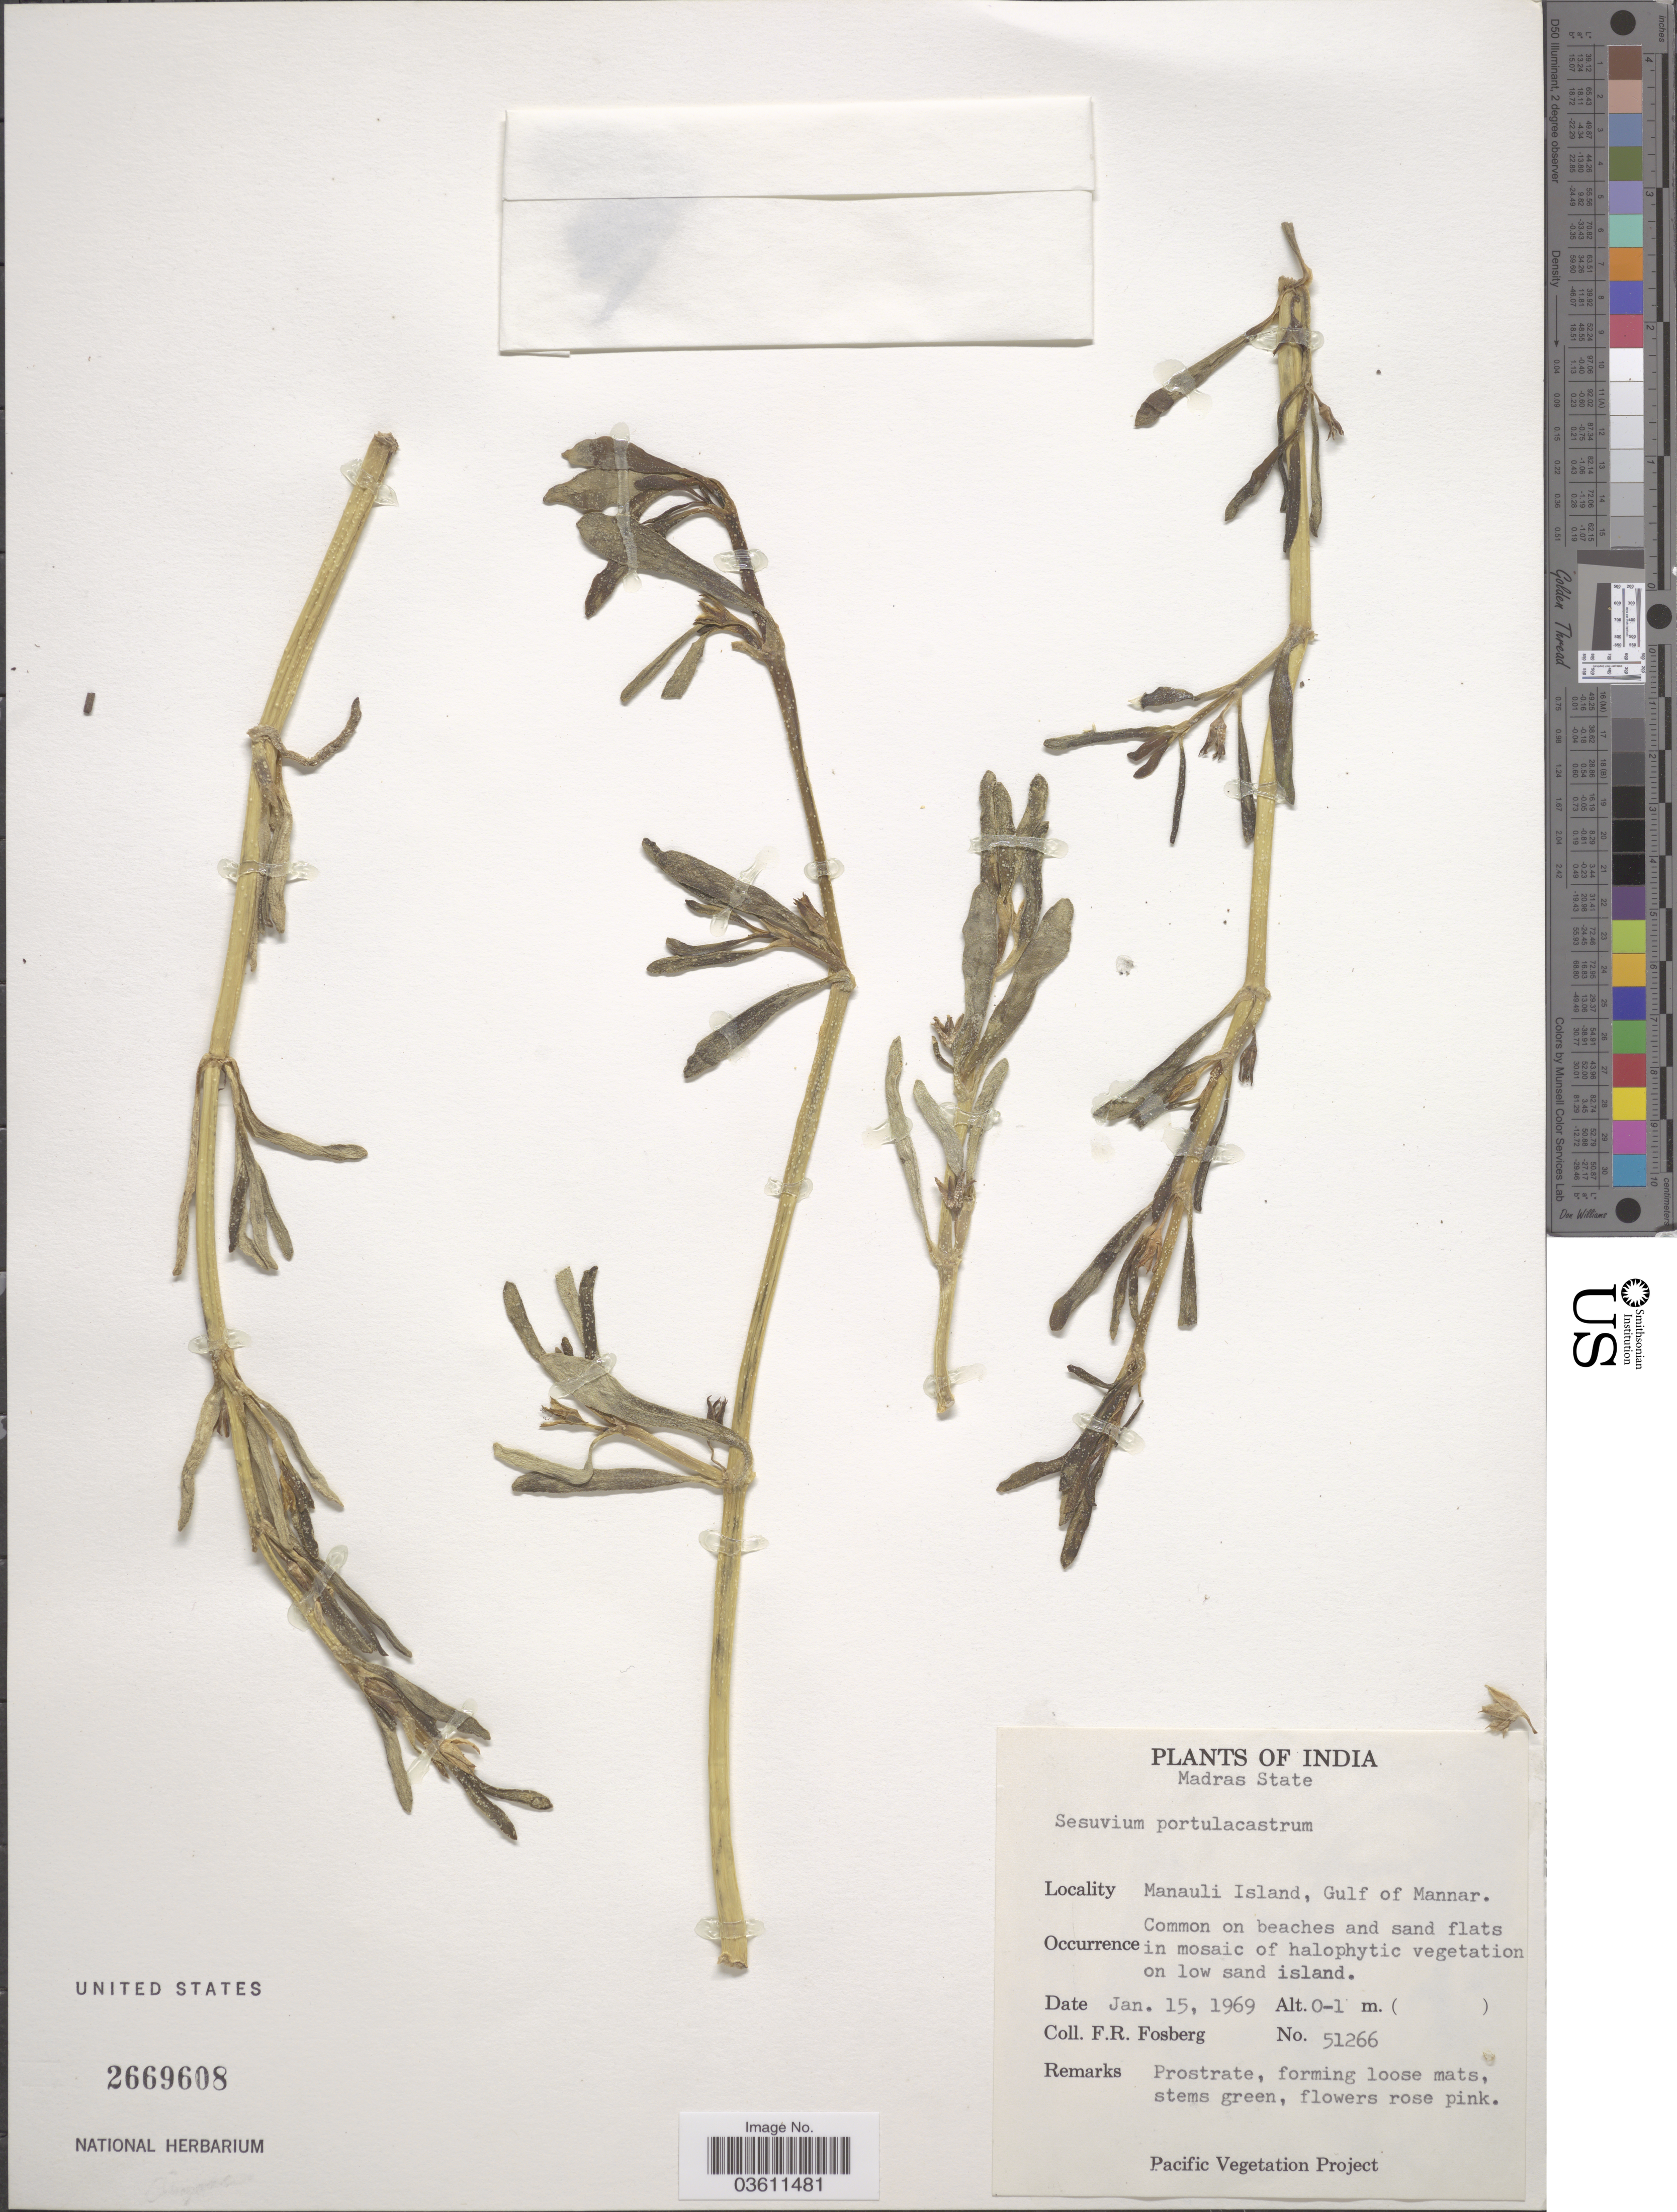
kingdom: Plantae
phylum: Tracheophyta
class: Magnoliopsida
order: Caryophyllales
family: Aizoaceae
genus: Sesuvium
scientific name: Sesuvium portulacastrum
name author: (L.) L.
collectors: F. R. Fosberg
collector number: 51266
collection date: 1969-01-15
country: India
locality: Madras State. Manauli Island, Gulf of Mannar.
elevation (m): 0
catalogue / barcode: US 2669608